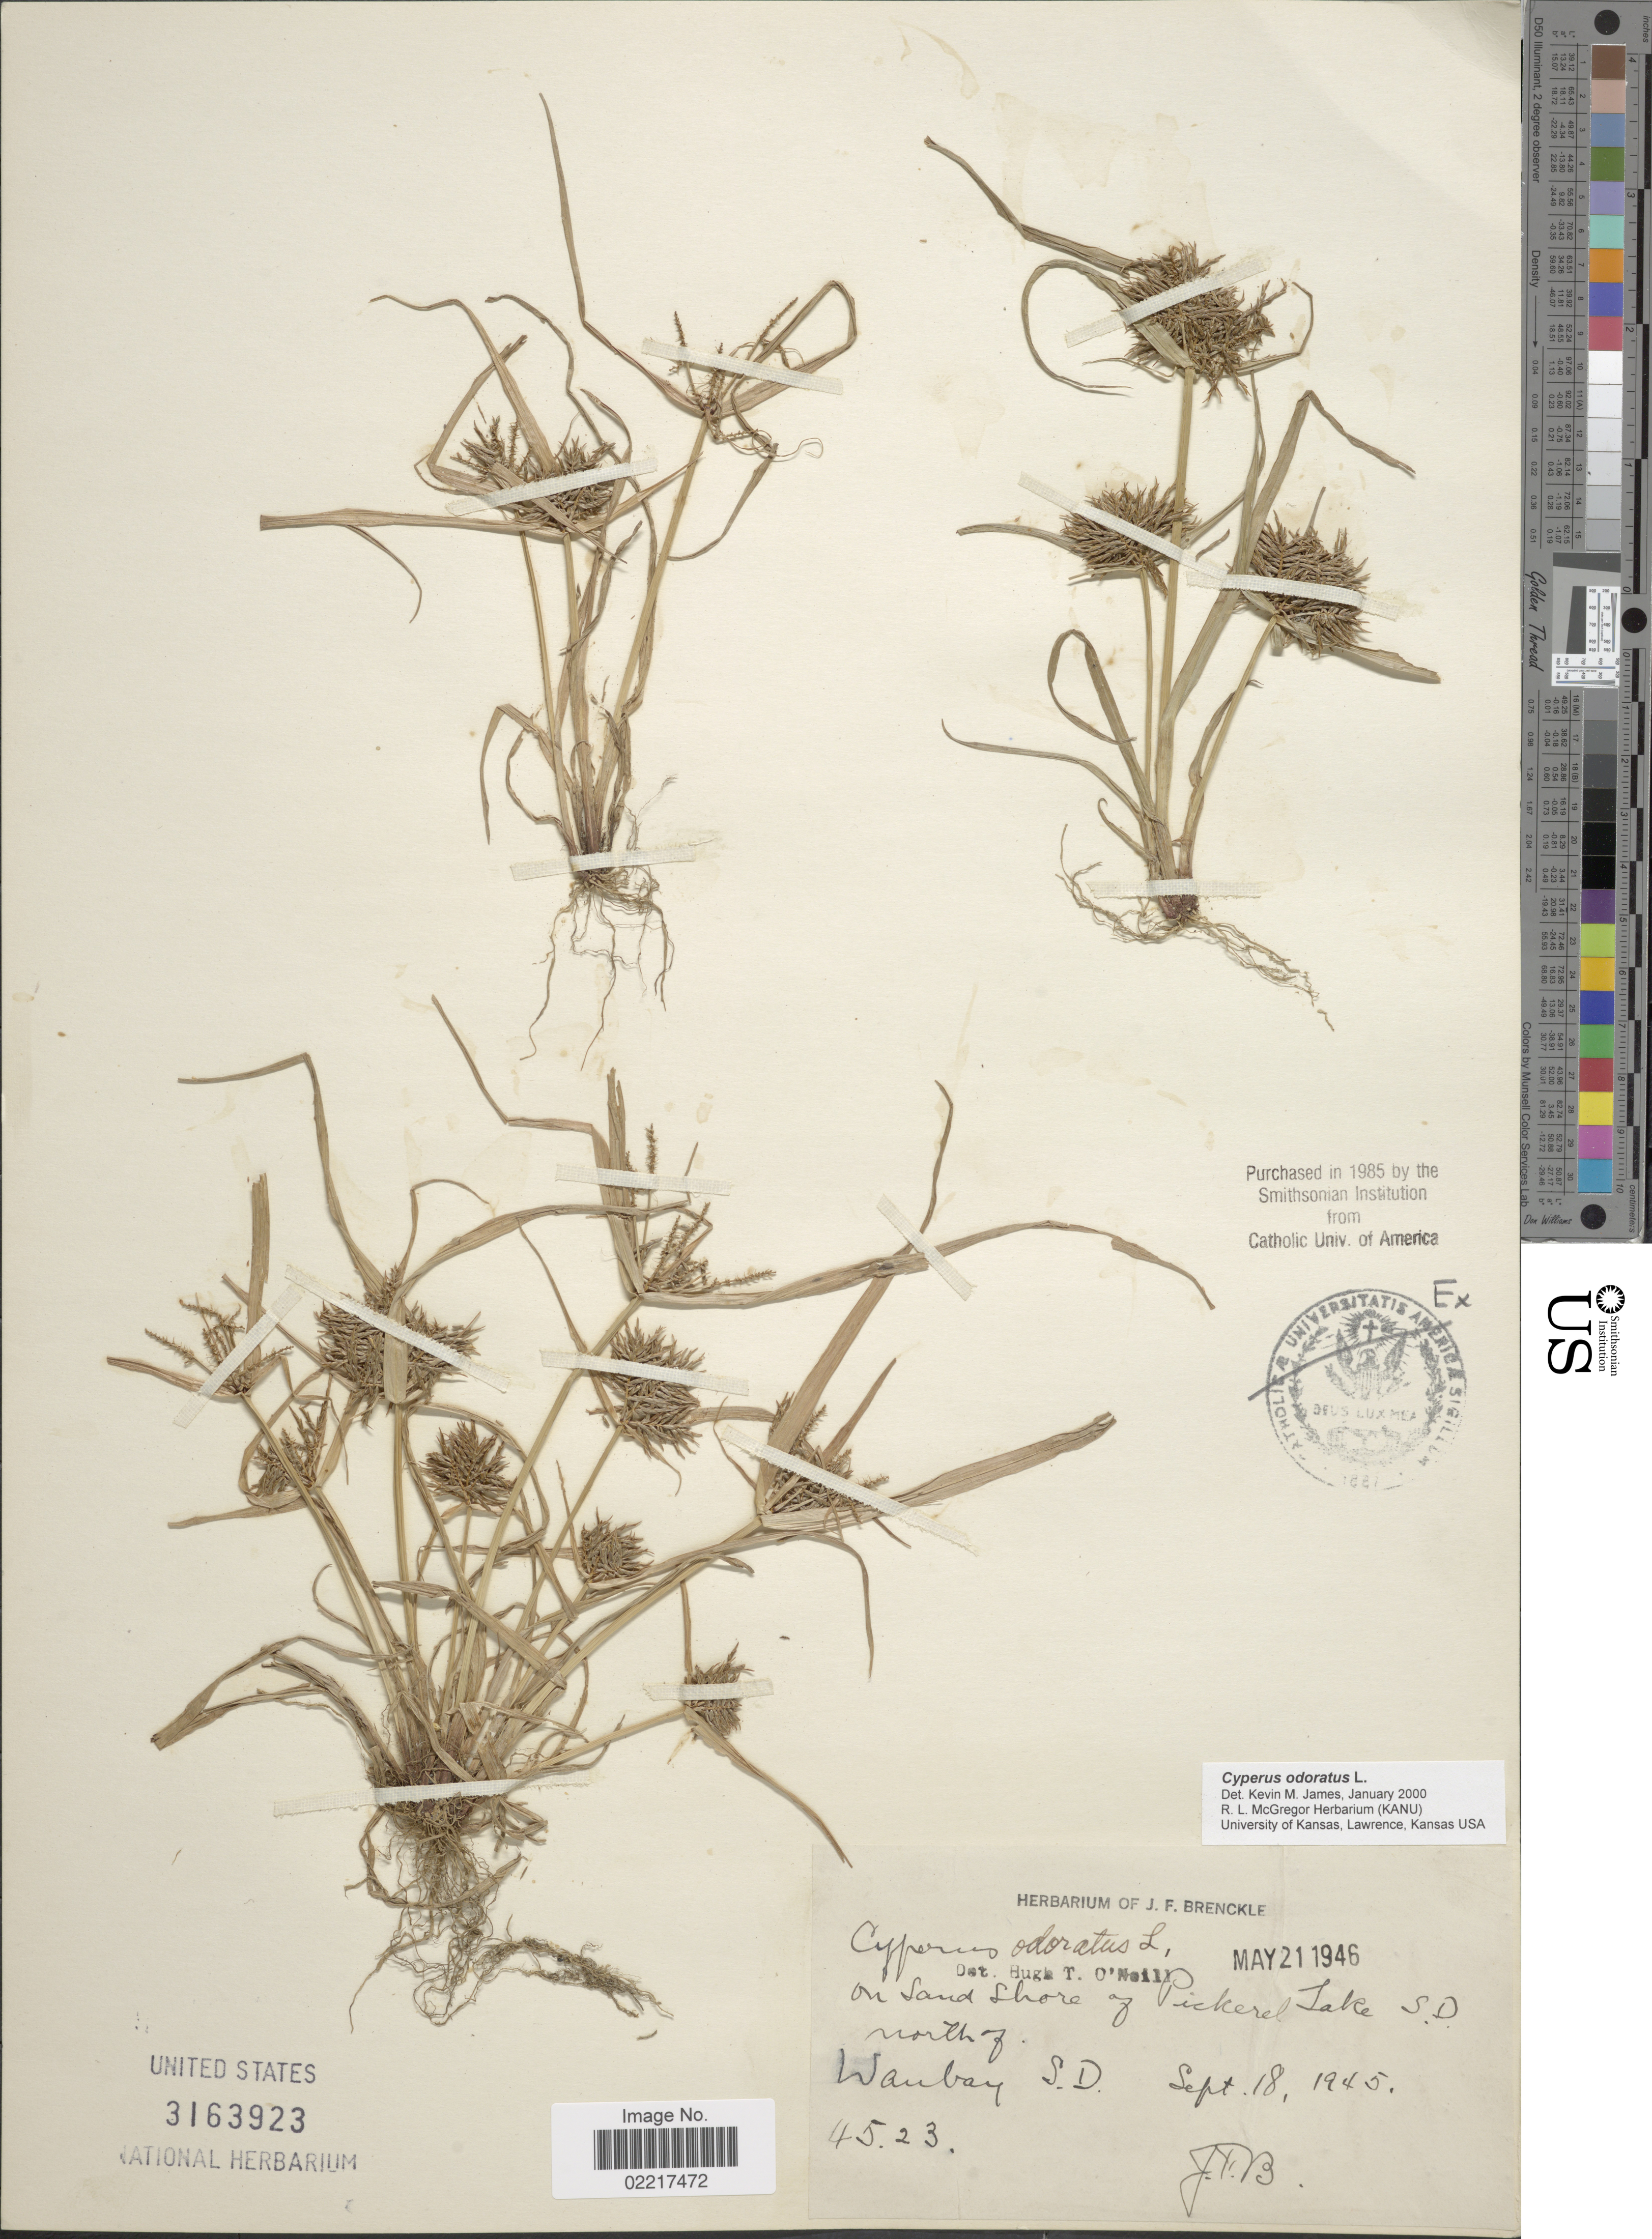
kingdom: Plantae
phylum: Tracheophyta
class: Liliopsida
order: Poales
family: Cyperaceae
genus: Cyperus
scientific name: Cyperus odoratus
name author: L.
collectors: J. Brenckle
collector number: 4523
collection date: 1945-09-18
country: United States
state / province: South Dakota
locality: On sand shore of Pickerel Lake, north of Wanbay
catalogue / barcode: US 3163923